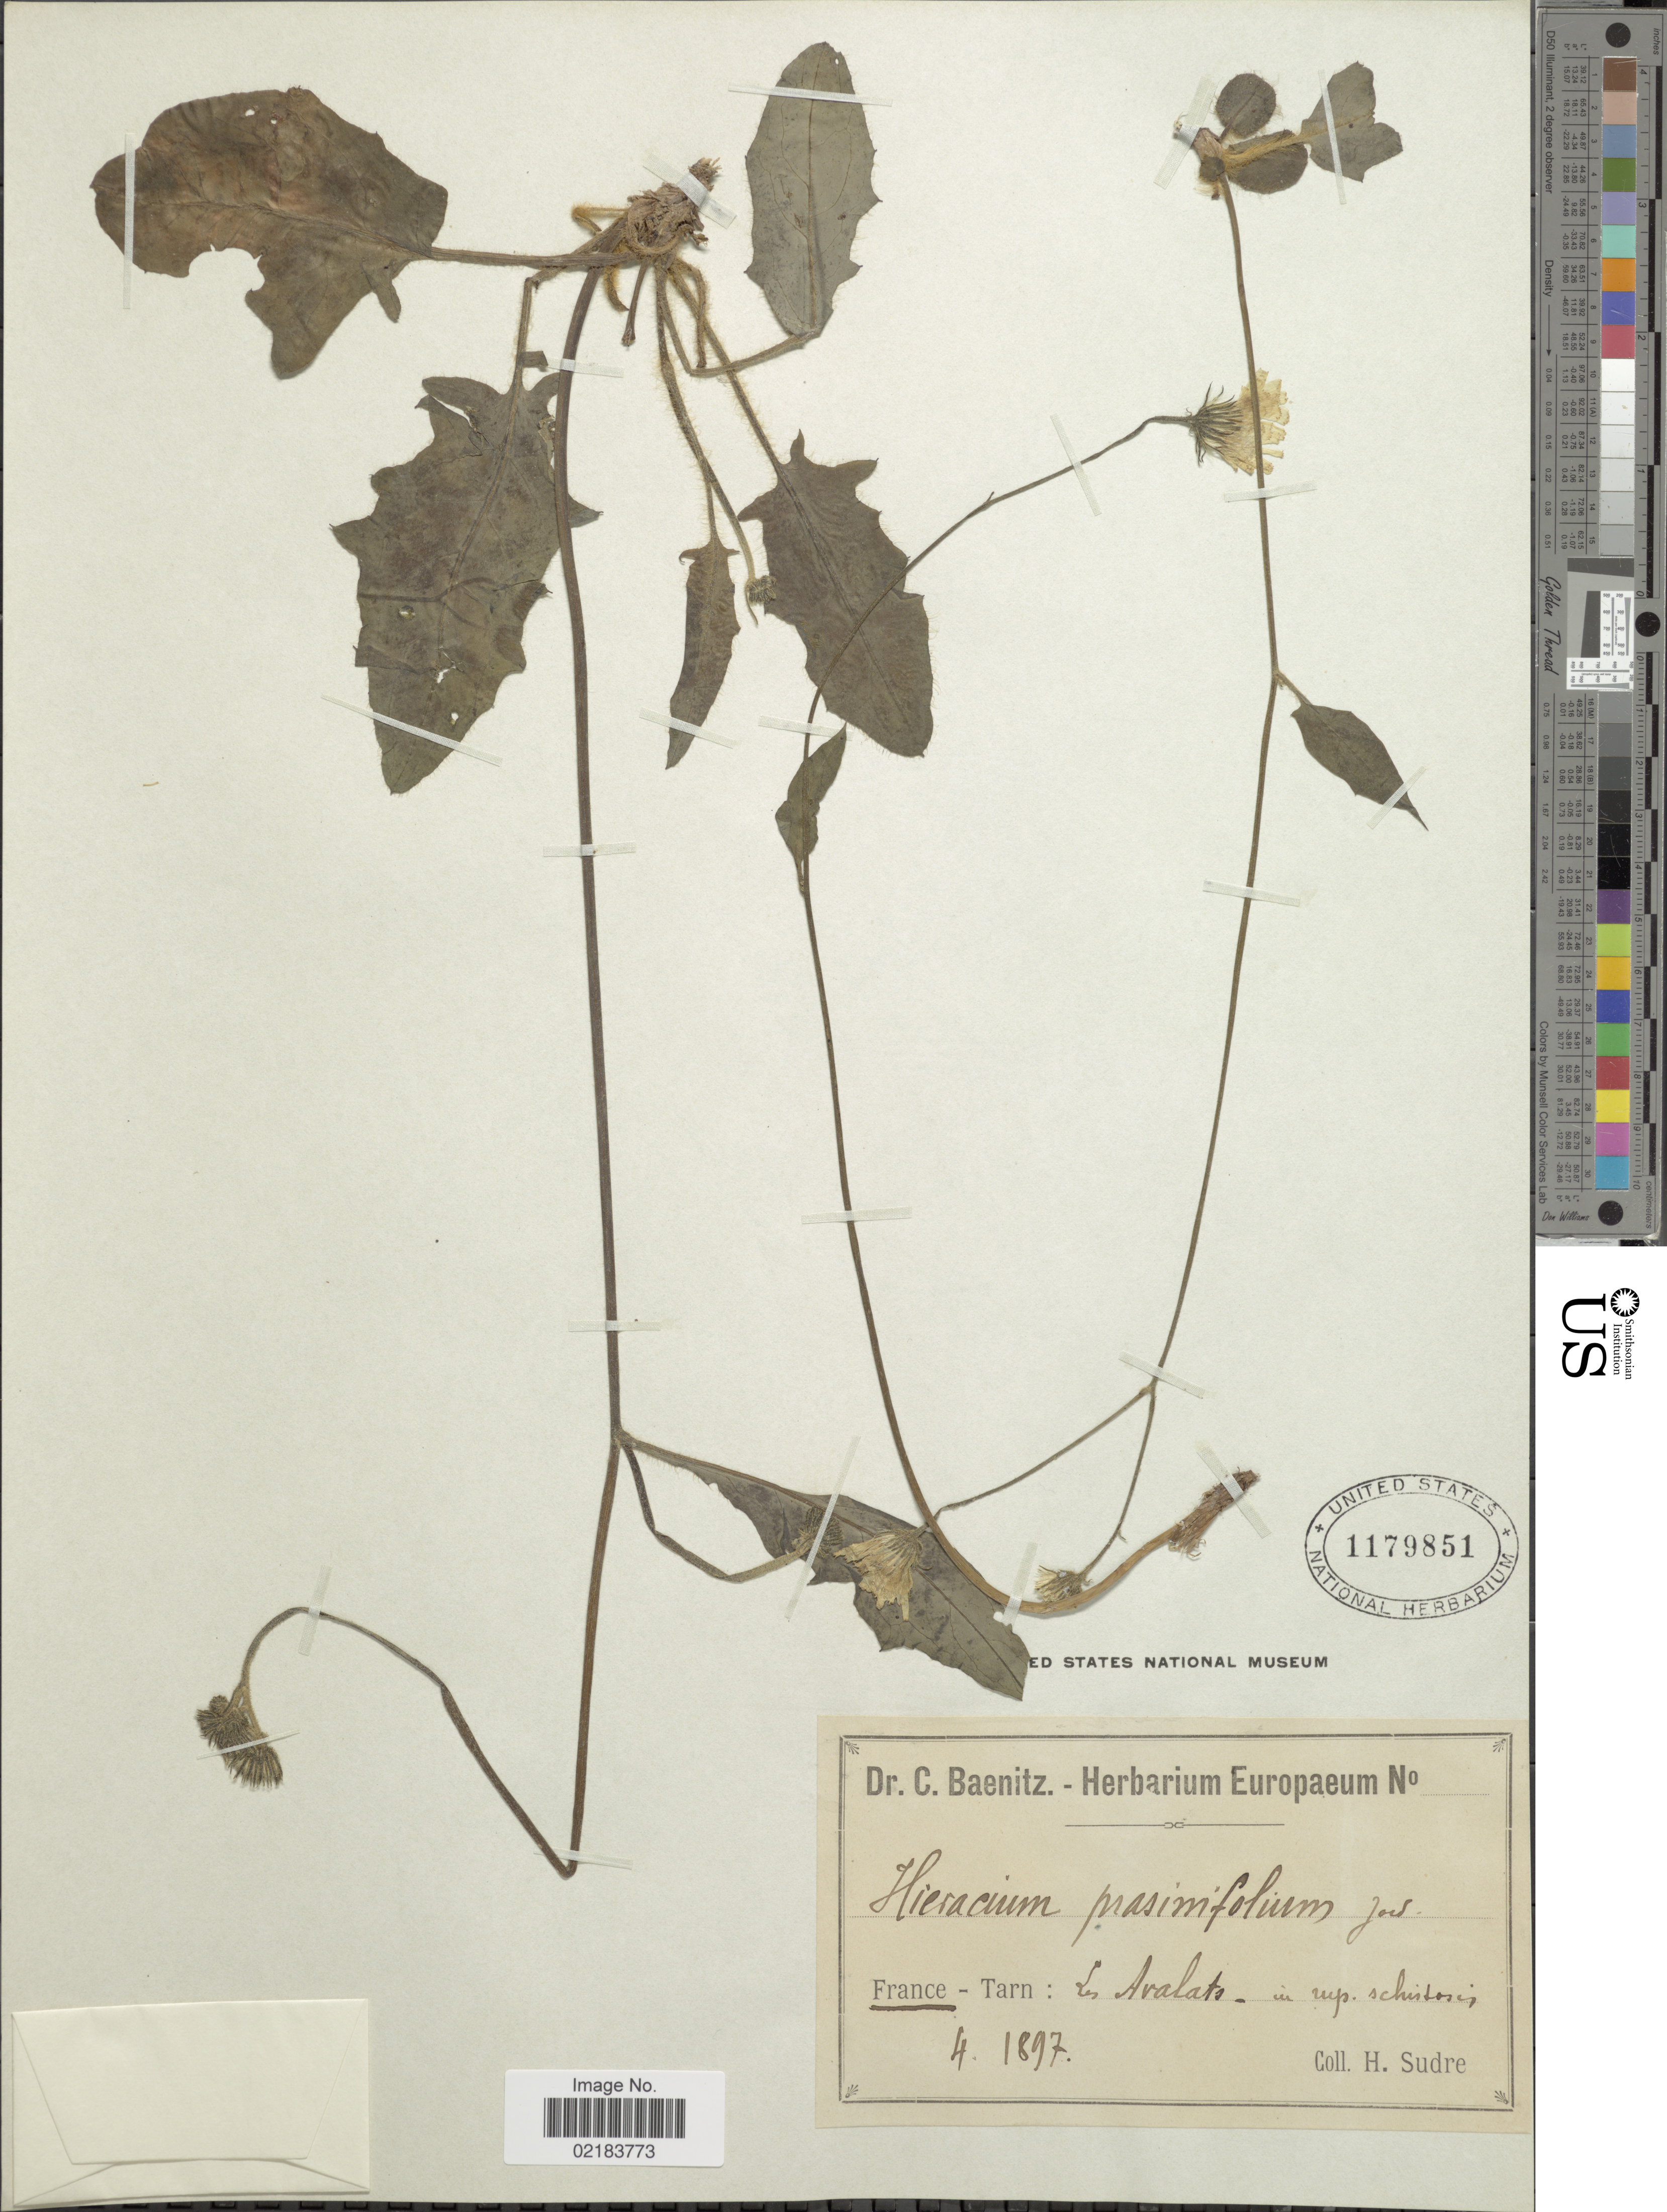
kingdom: Plantae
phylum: Tracheophyta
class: Magnoliopsida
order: Asterales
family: Asteraceae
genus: Hieracium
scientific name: Hieracium glaucinum subsp. prasinifolium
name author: O. Bolòs & Vigo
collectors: H. Sudre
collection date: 1897-04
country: France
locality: France: Tarn: Les Avalato - in rup. schistosis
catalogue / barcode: US 1179851